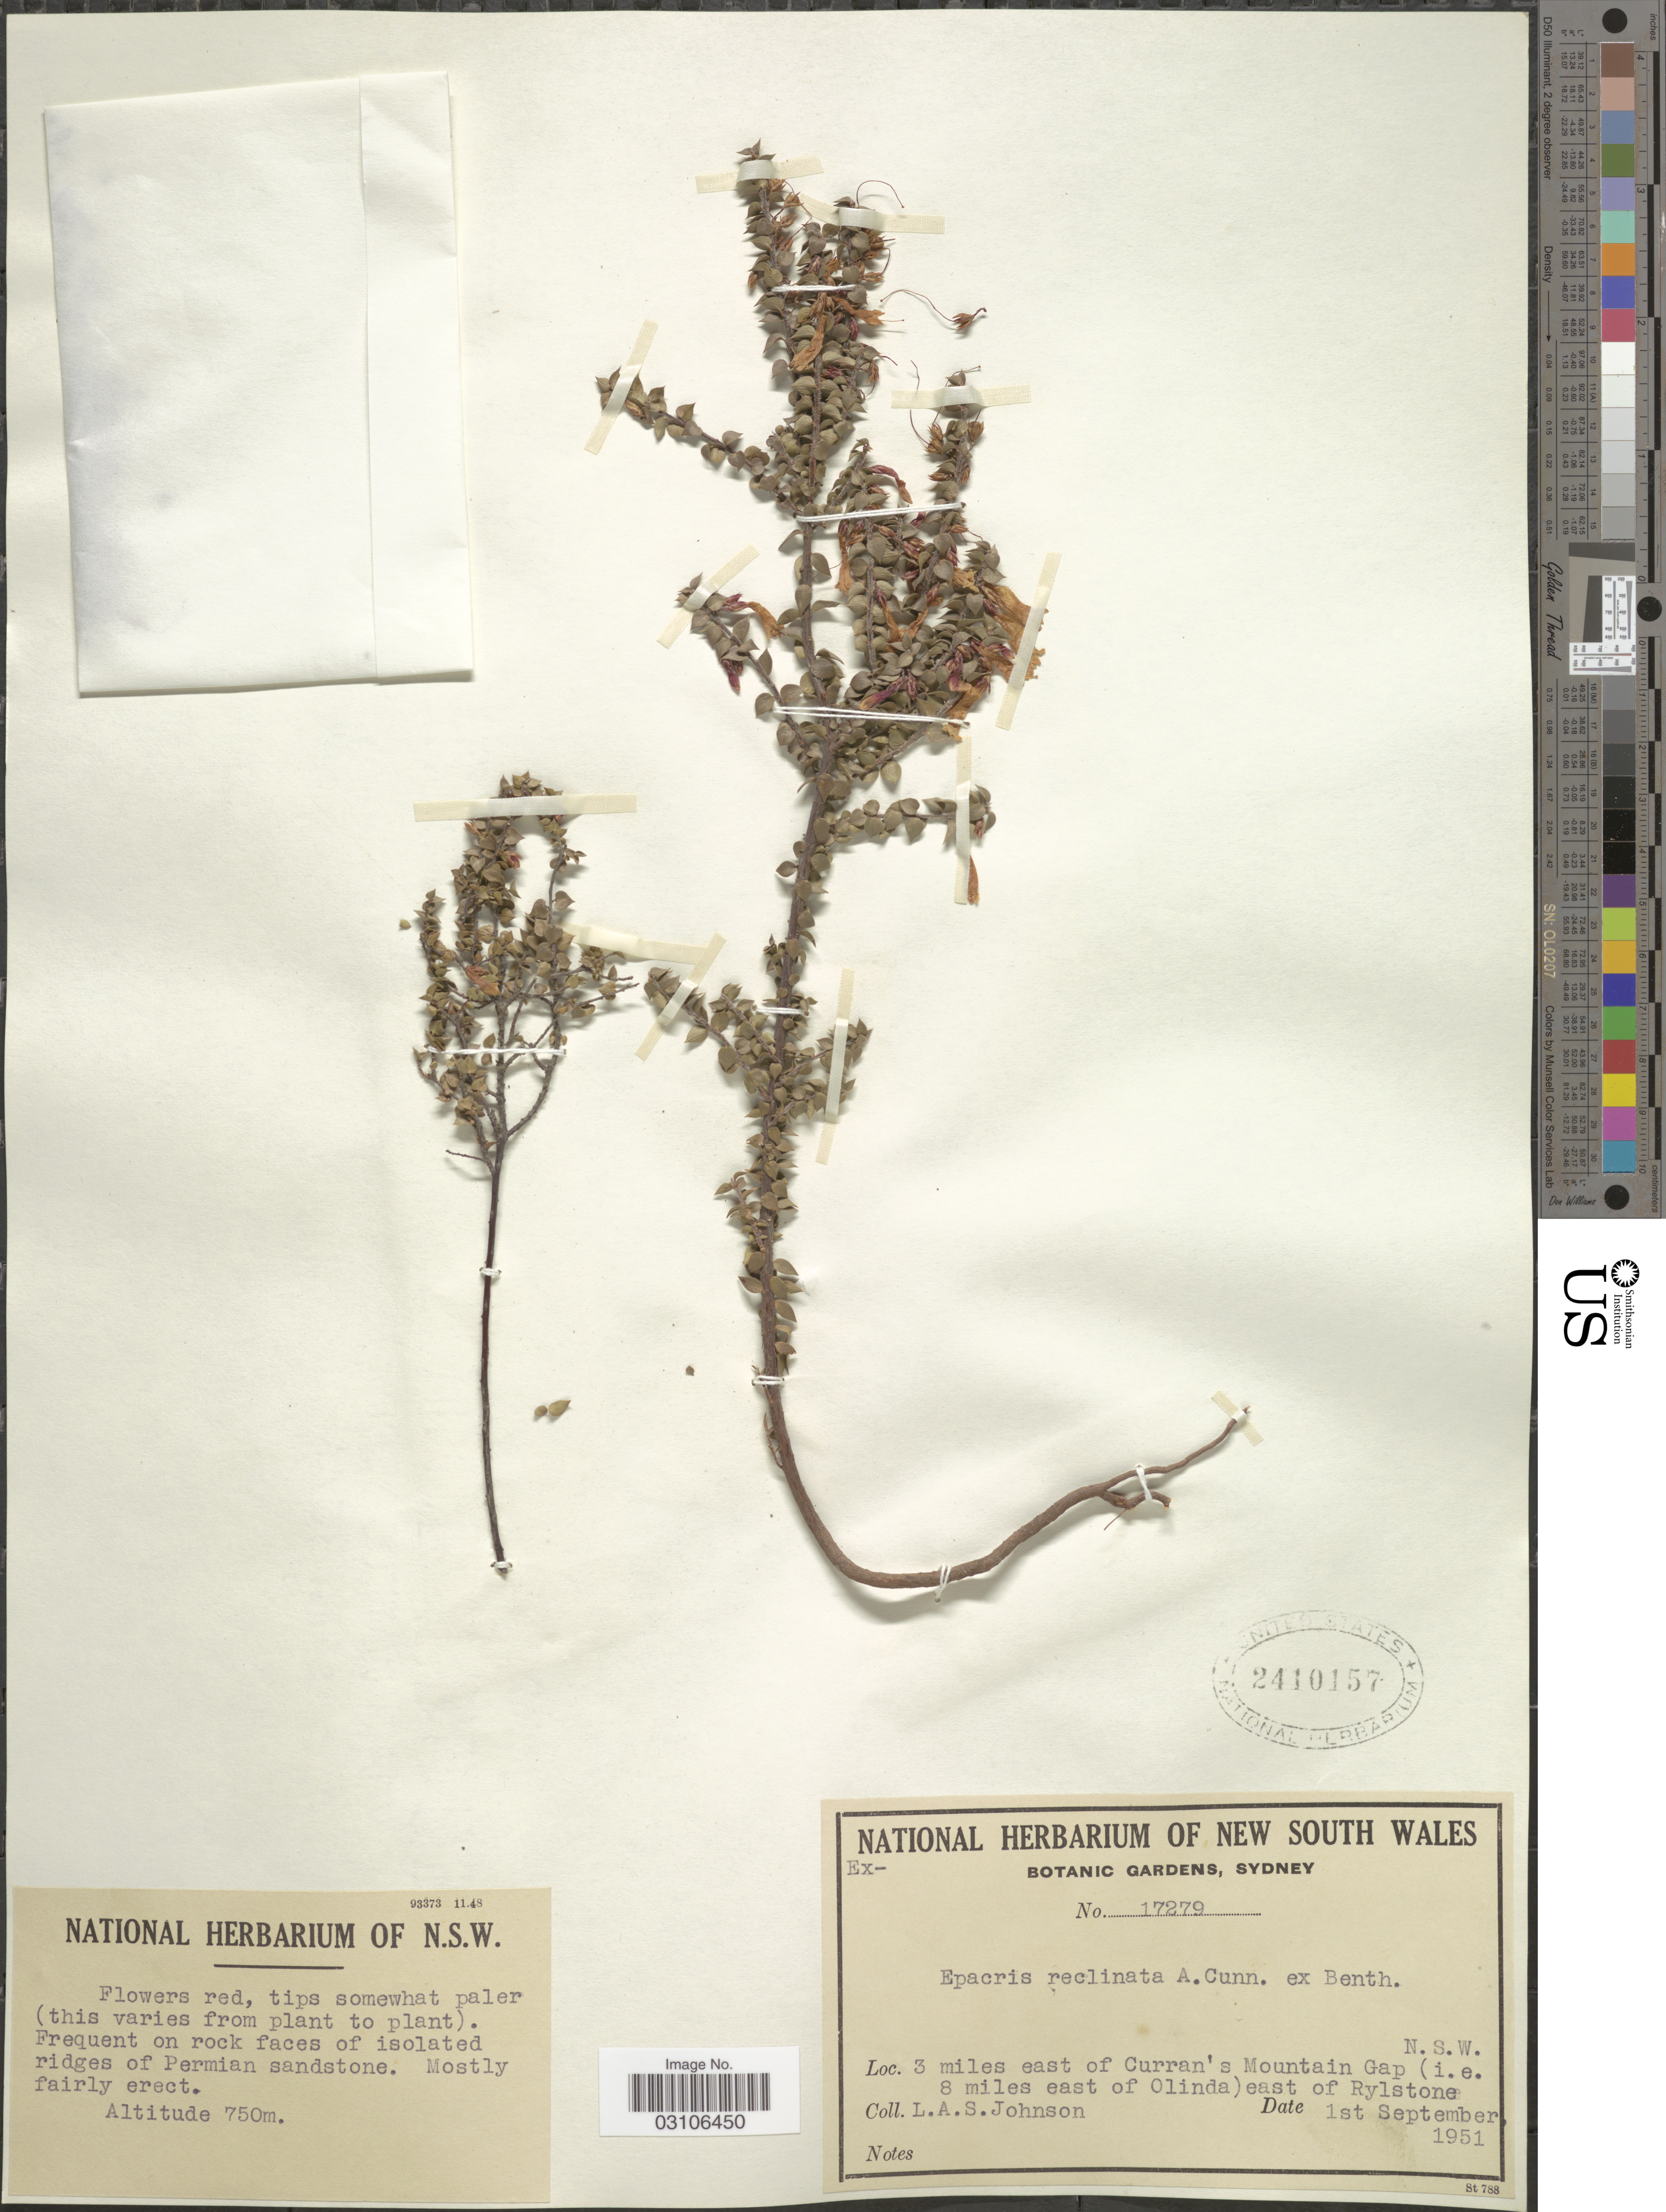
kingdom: Plantae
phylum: Tracheophyta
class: Magnoliopsida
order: Ericales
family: Ericaceae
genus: Epacris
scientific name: Epacris reclinata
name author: A. Cunn. ex Benth.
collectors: L. A. S. Johnson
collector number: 17279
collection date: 1951-09-01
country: Australia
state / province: New South Wales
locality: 3 miles east of Curran's Mountain Gap (i.e. 8 miles east of Olinda) east of Rylstone.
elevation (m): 750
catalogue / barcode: US 2410157